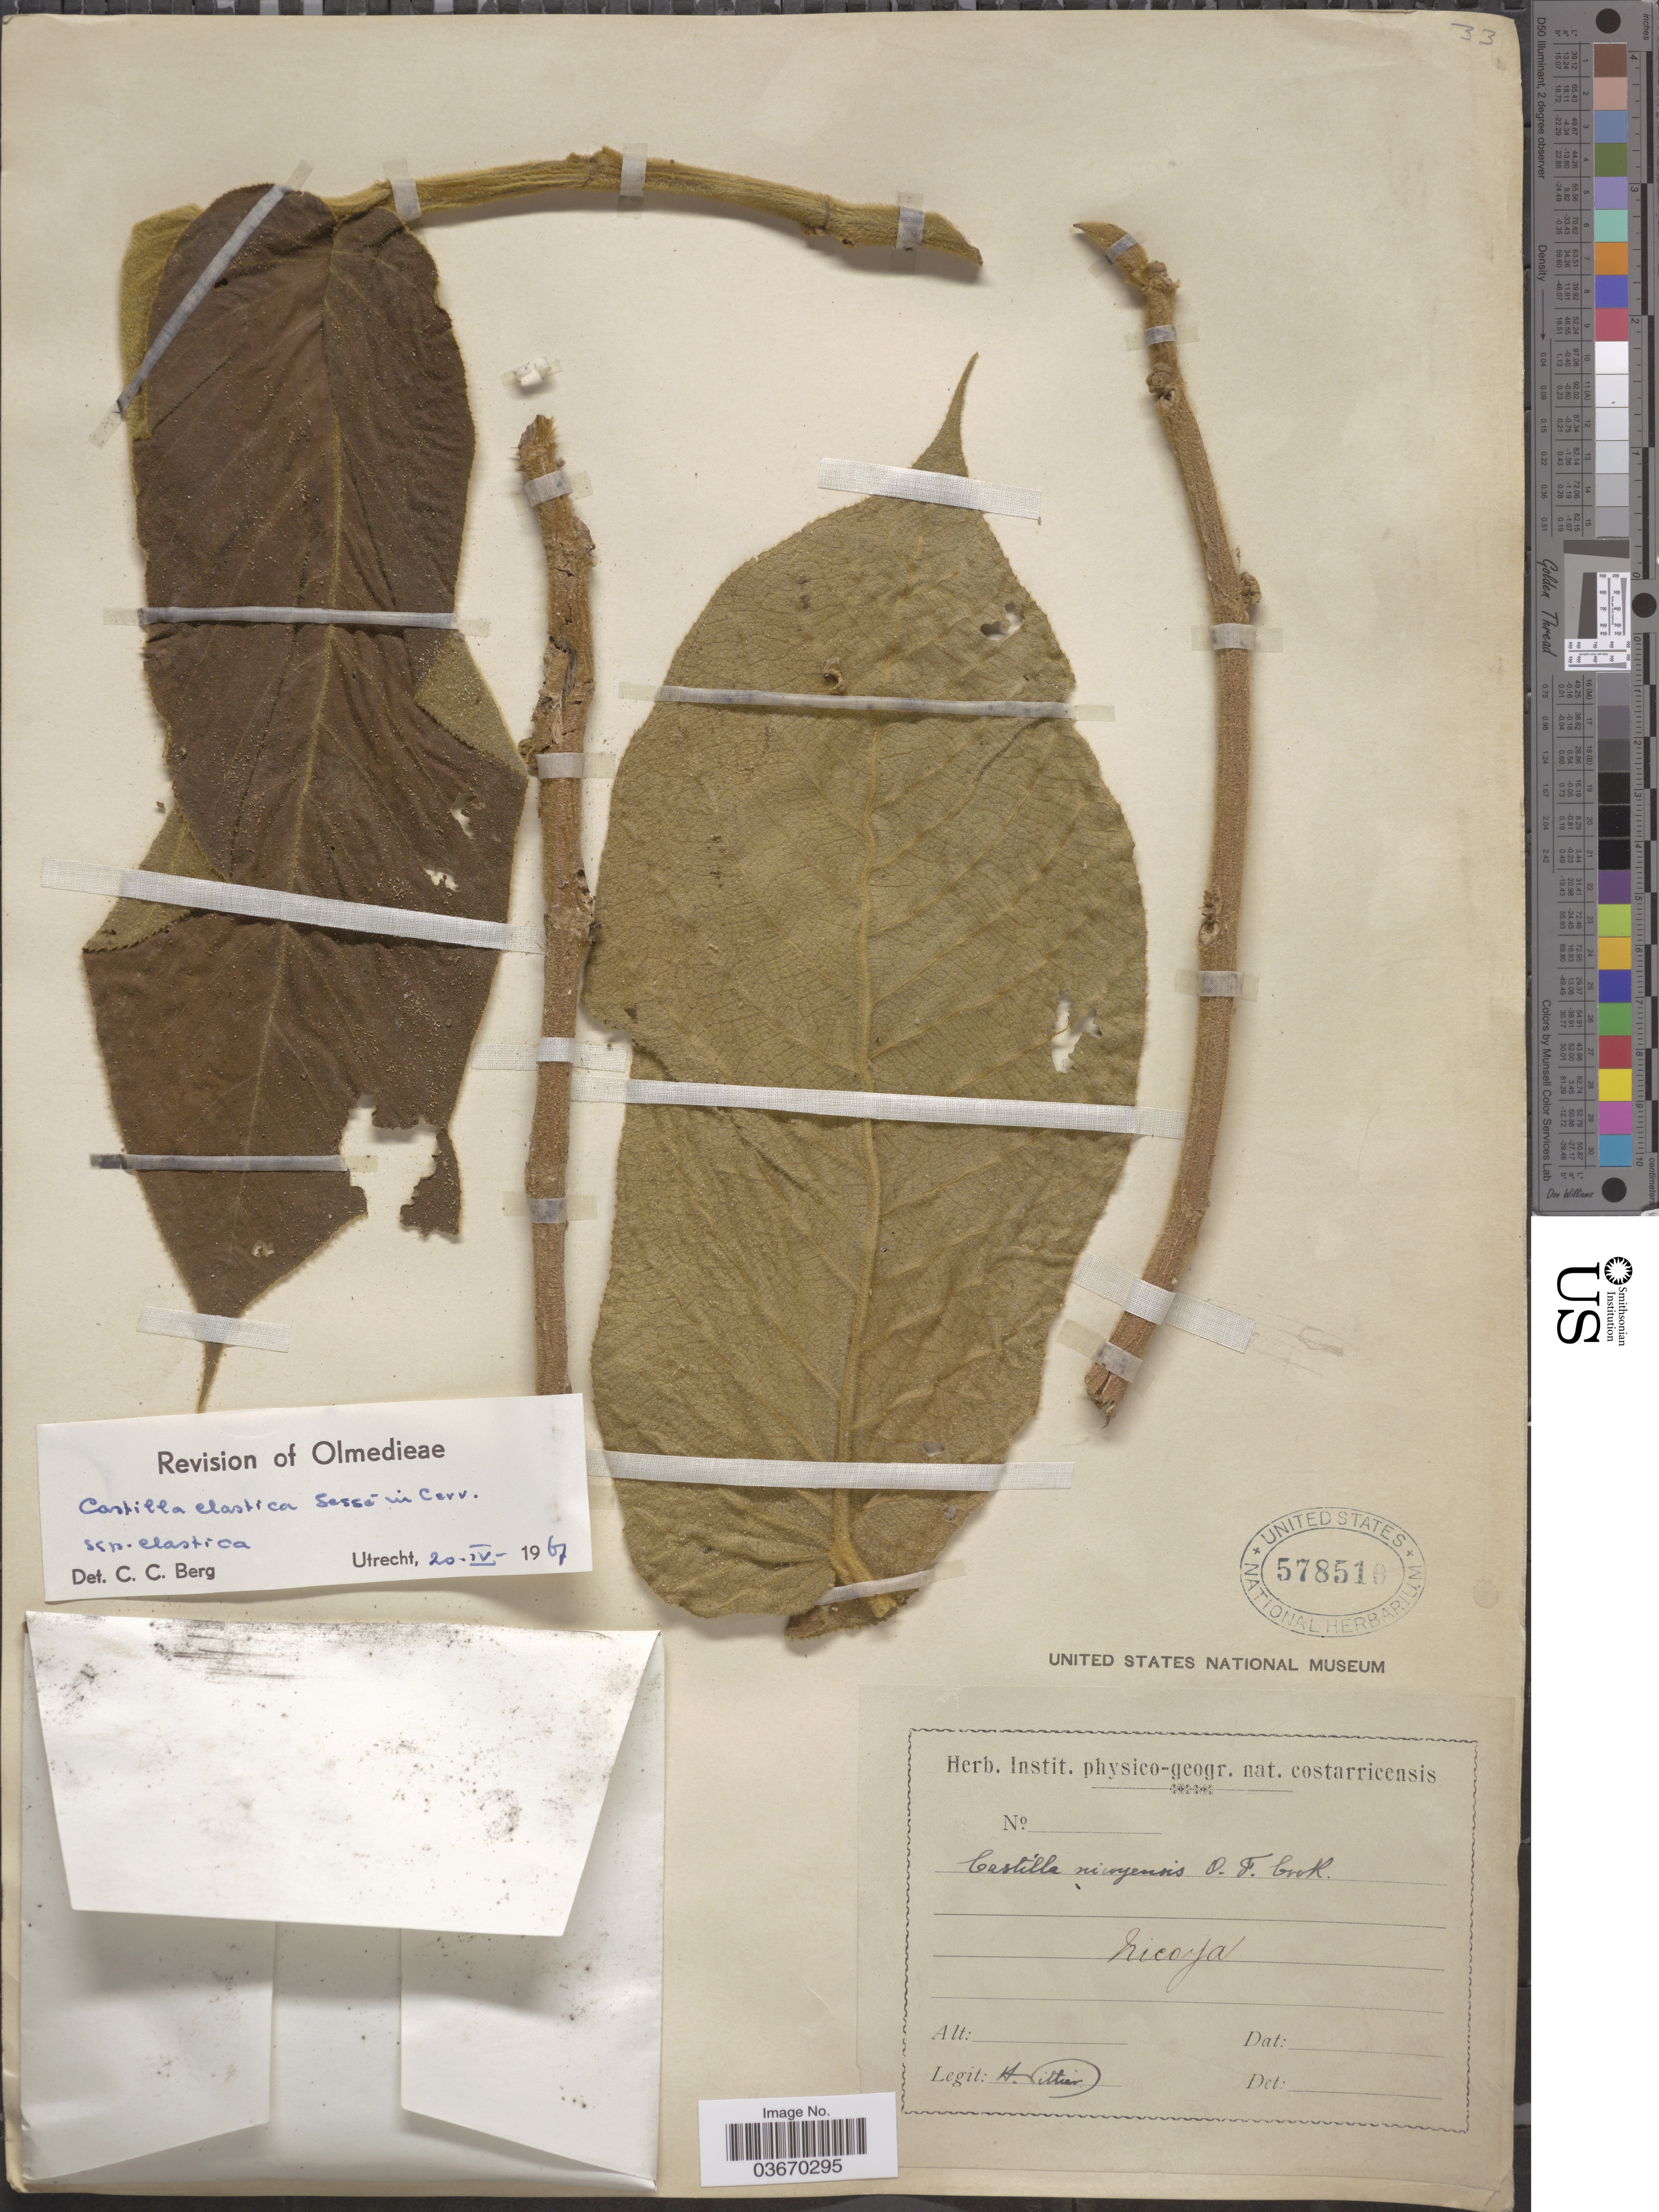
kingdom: Plantae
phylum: Tracheophyta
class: Magnoliopsida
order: Rosales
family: Moraceae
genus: Castilla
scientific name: Castilla elastica subsp. elastica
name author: Sessé ex Cerv.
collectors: H. F. Pittier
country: Costa Rica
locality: Nicoya.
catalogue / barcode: US 578510